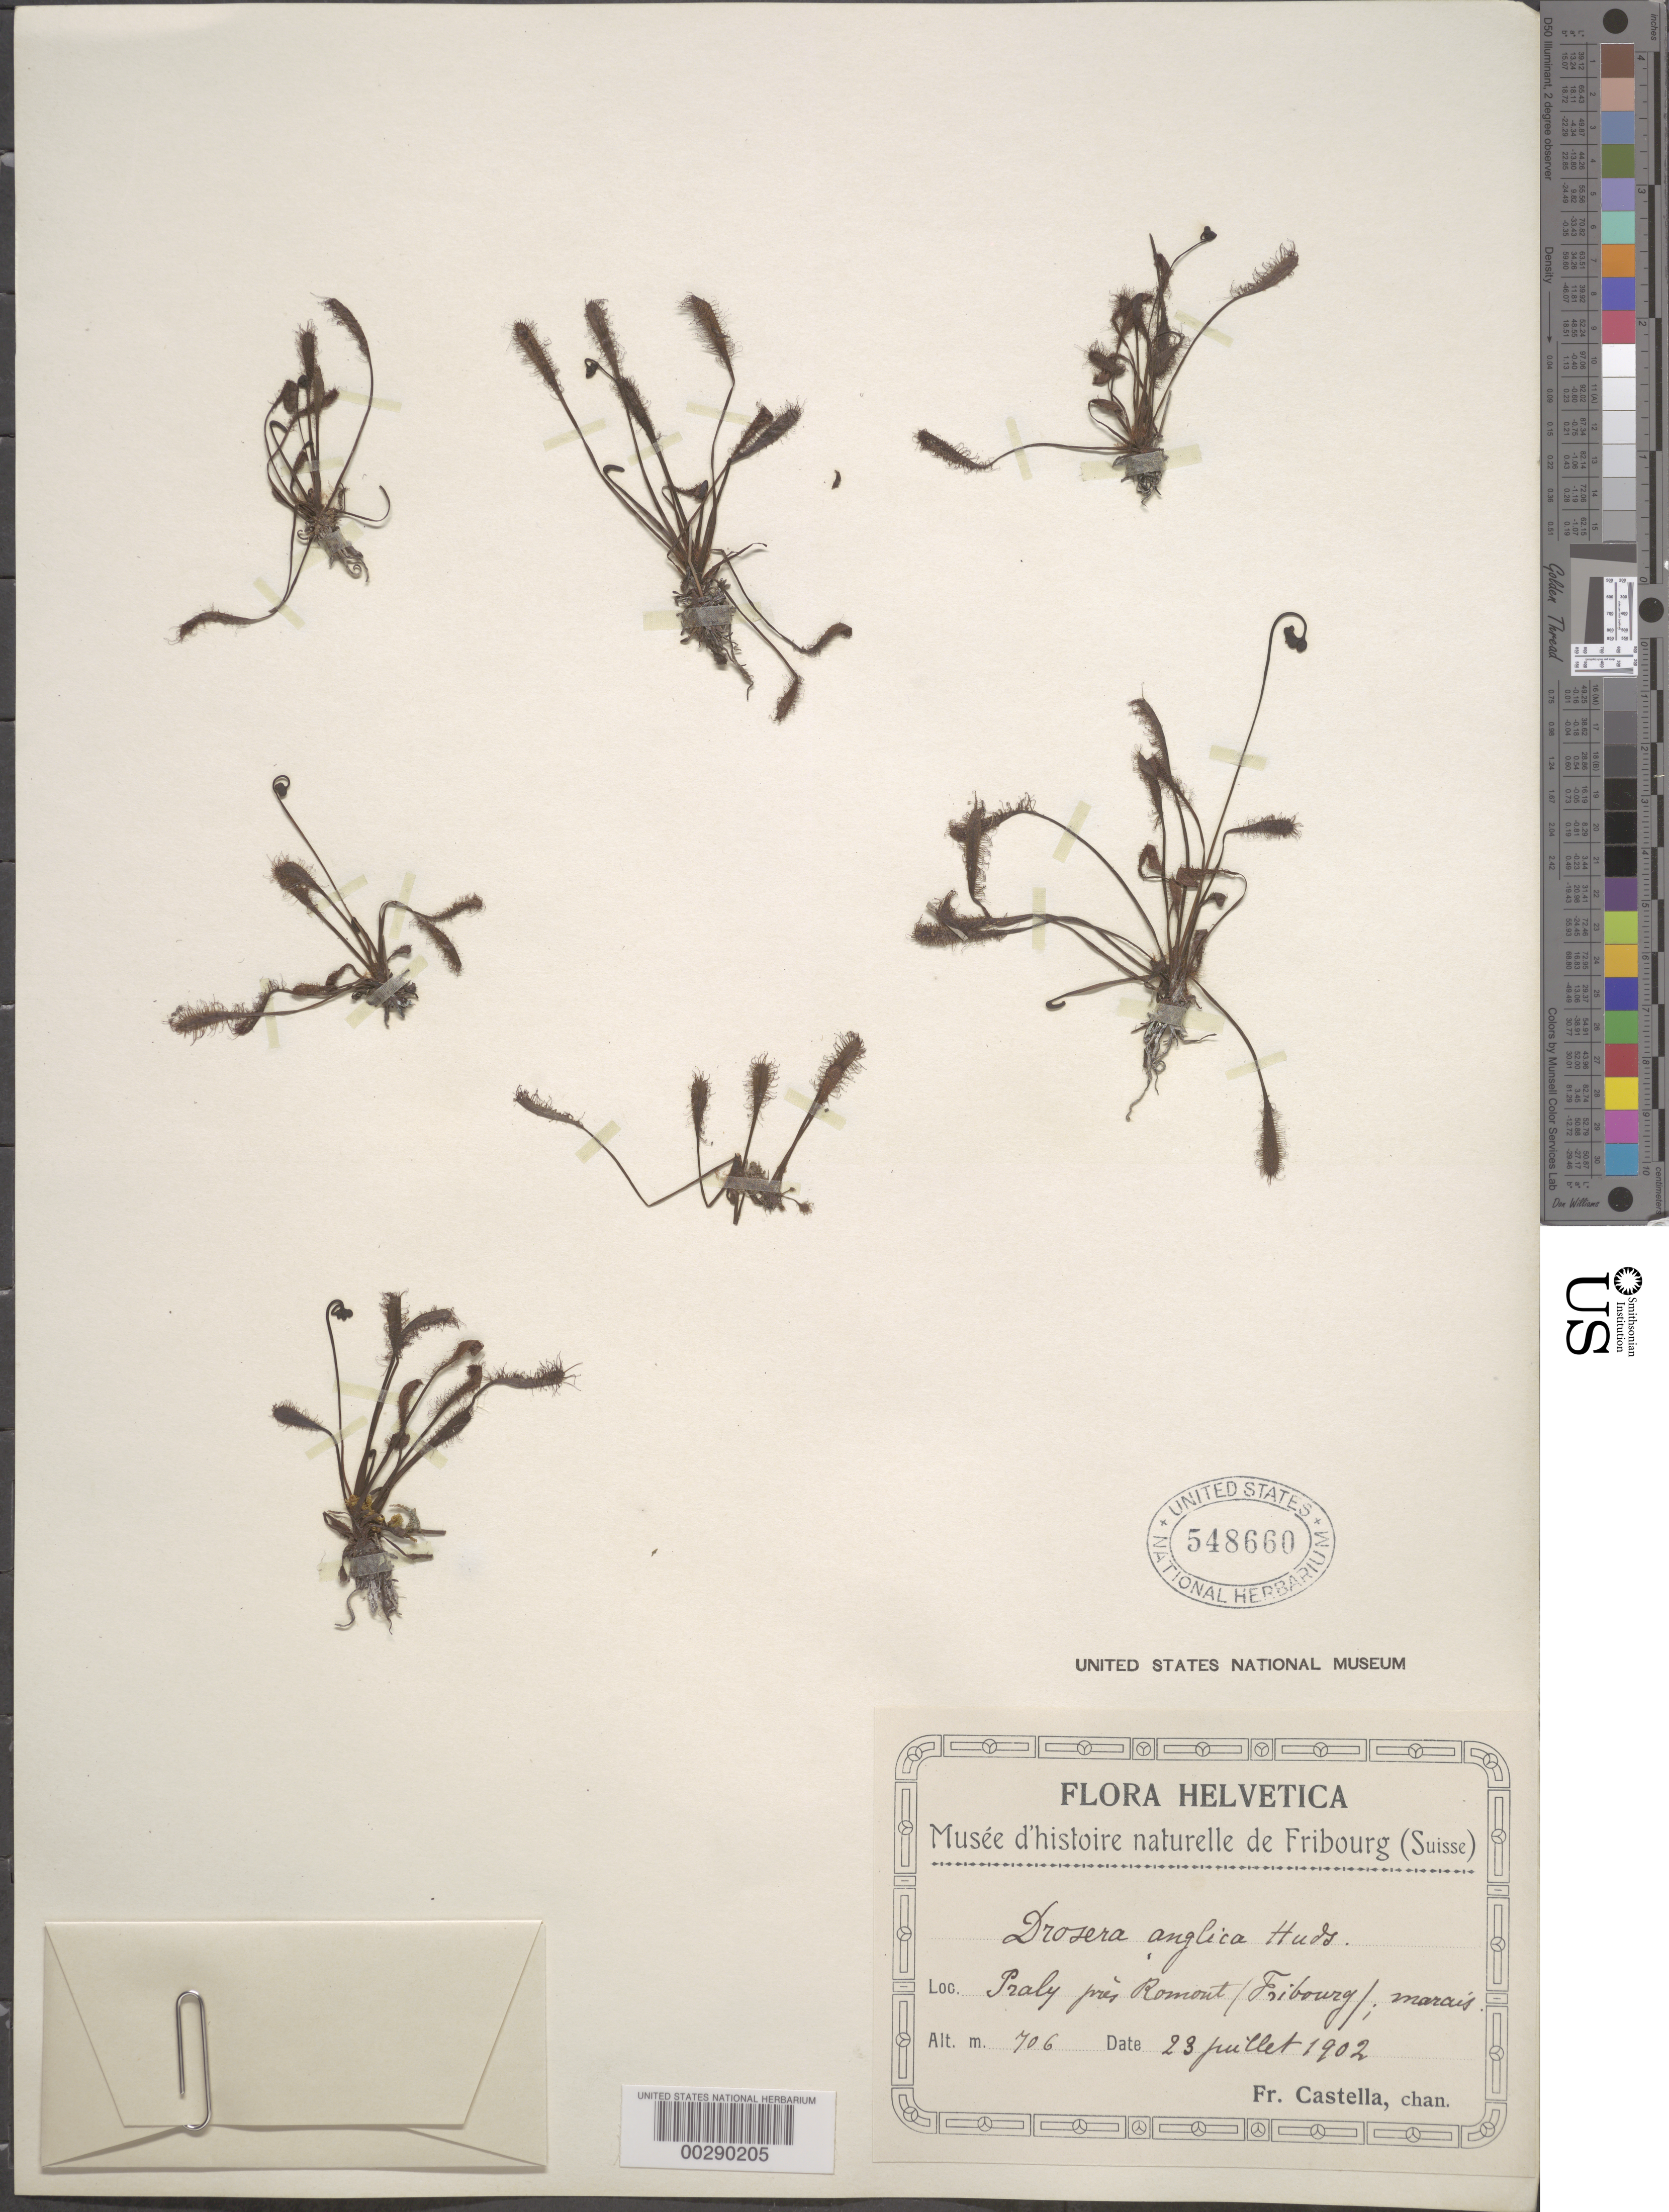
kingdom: Plantae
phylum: Tracheophyta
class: Magnoliopsida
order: Caryophyllales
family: Droseraceae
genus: Drosera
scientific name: Drosera anglica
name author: Huds.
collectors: Fr. Castella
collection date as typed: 23 Jul 1902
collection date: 1902-07-23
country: Switzerland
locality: Fribourg, pres romont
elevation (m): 706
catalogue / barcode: US 548660